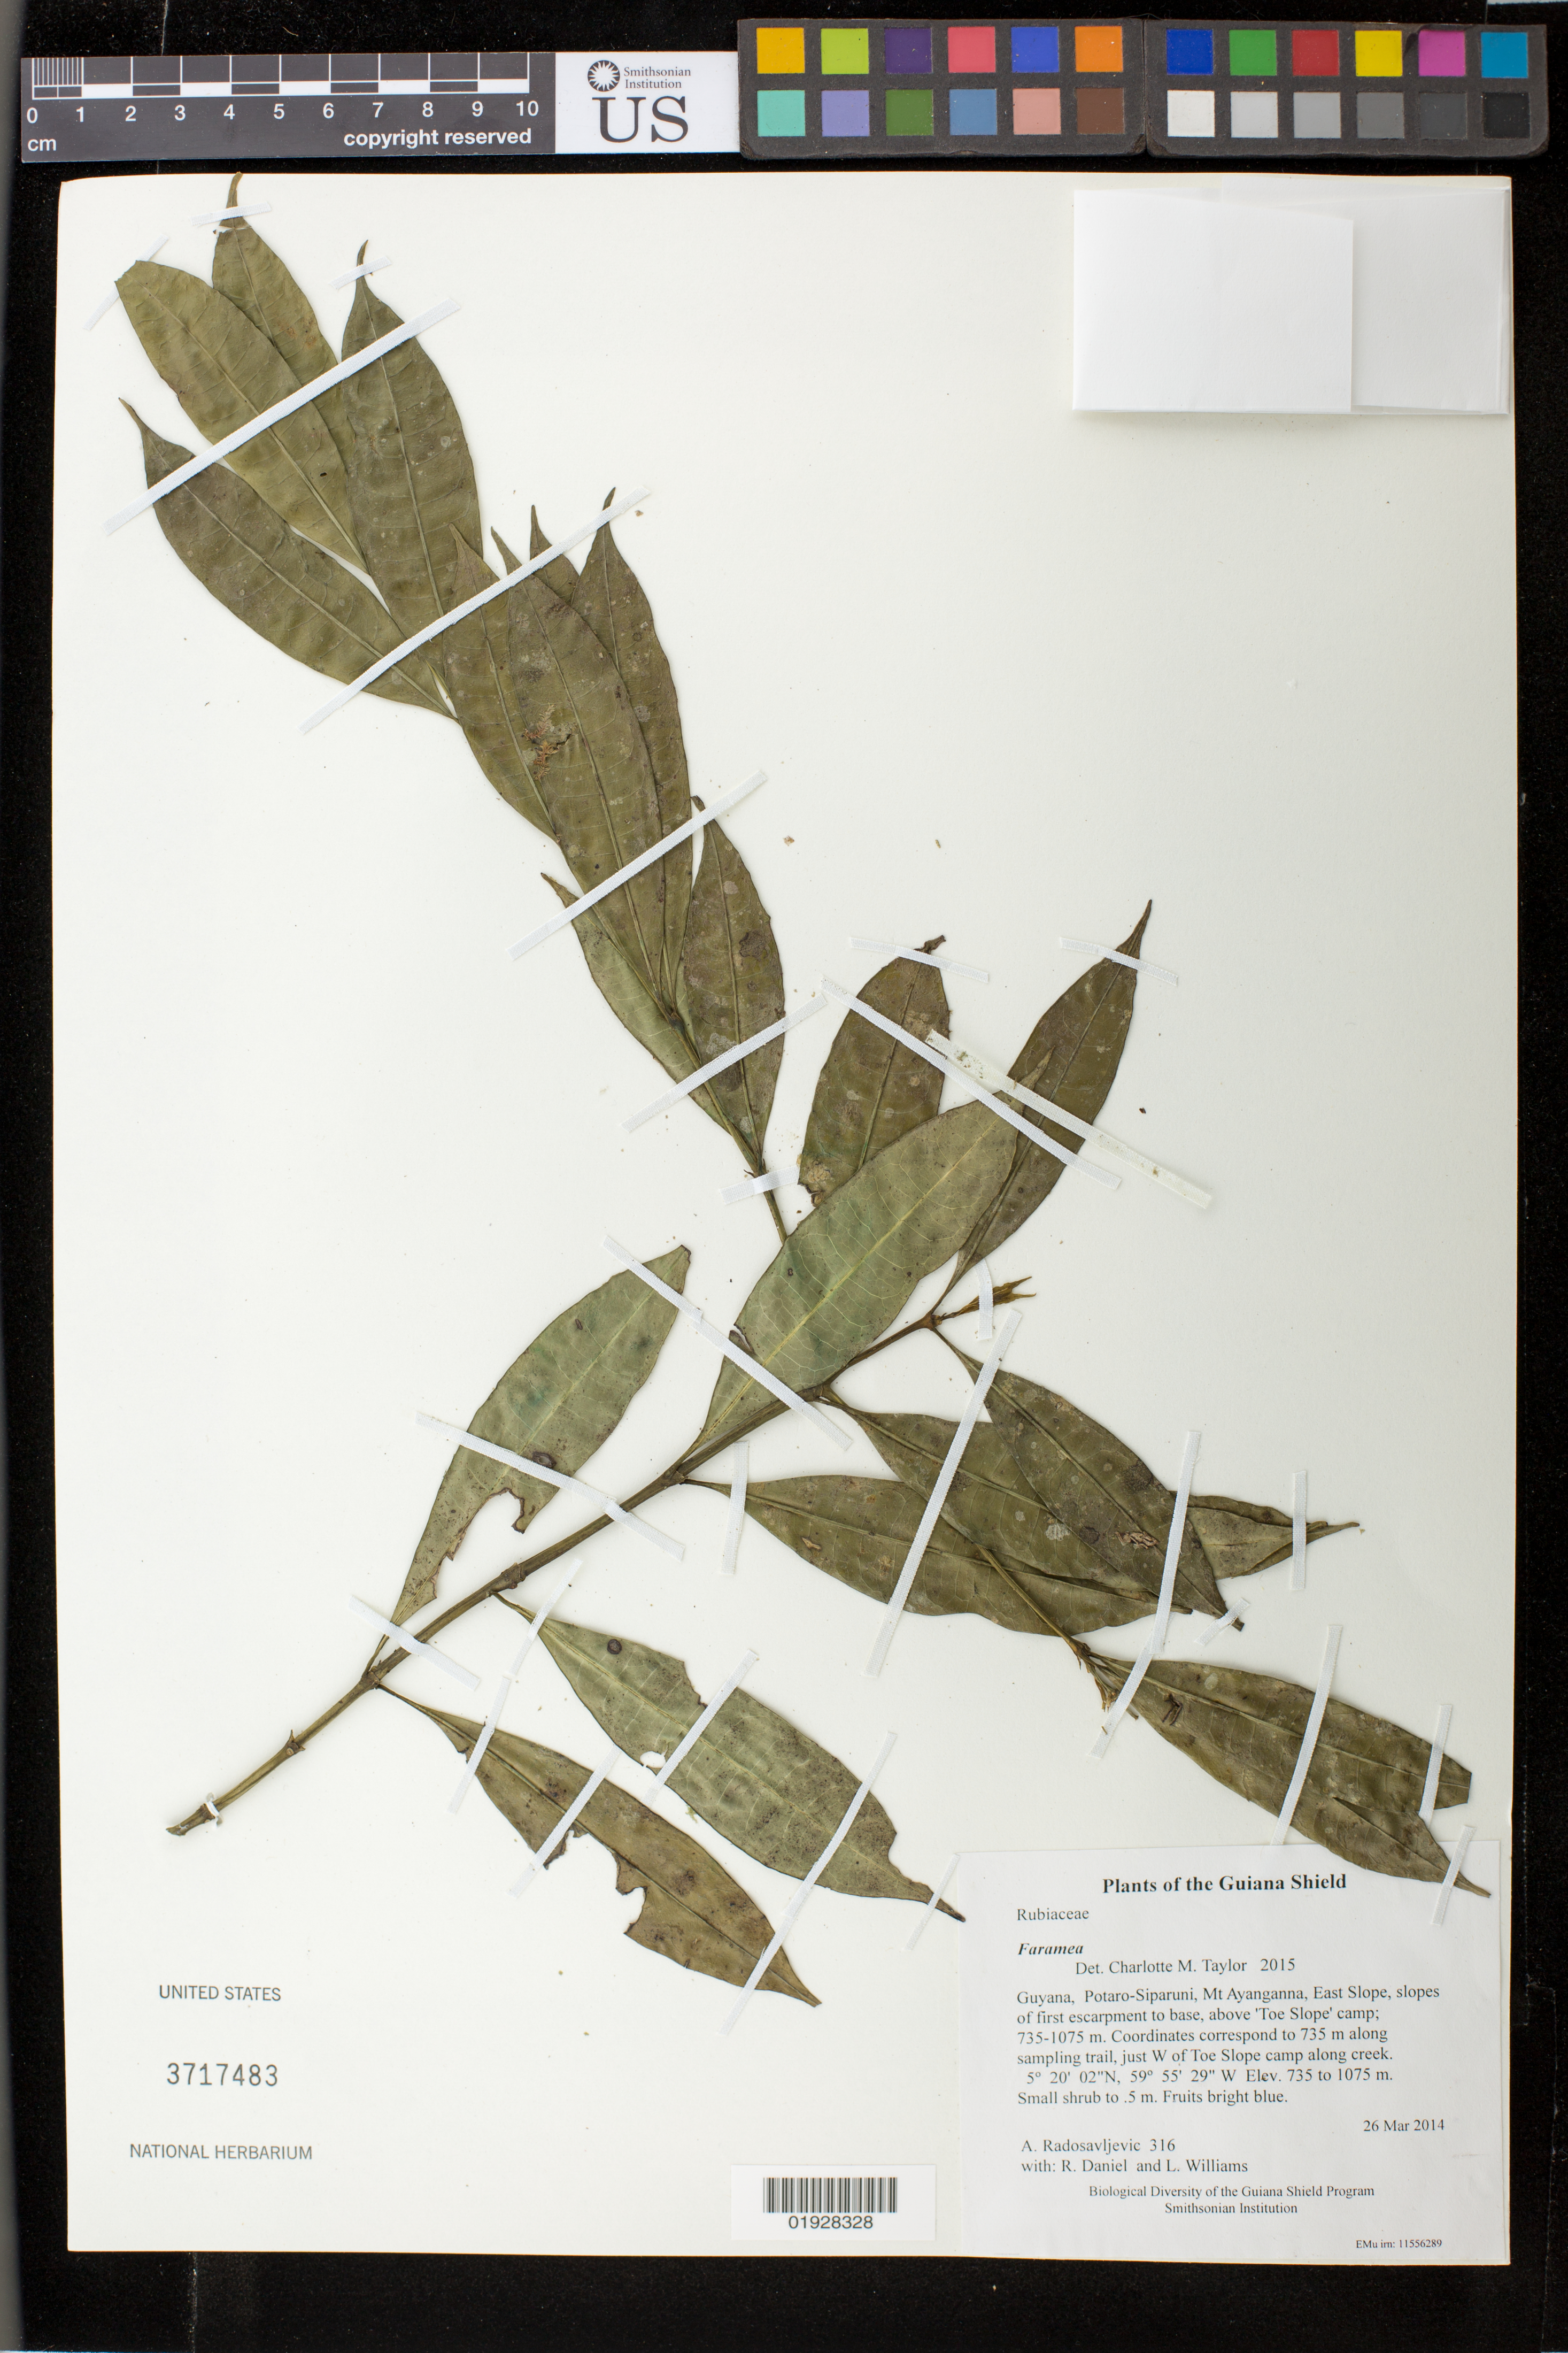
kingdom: Plantae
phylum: Tracheophyta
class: Magnoliopsida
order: Gentianales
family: Rubiaceae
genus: Faramea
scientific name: Faramea sp.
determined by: Taylor, Charlotte M.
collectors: A. Radosavljevic, R. Daniel & L. Williams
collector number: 316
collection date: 2014-03-26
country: Guyana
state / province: Potaro-Siparuni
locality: Mt Ayanganna, East Slope, slopes of first escarpment to base, above 'Toe Slope' camp; 735-1075 m. Coordinates correspond to 735 m along sampling trail, just W of Toe Slope camp along creek.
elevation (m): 735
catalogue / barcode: US 3717483